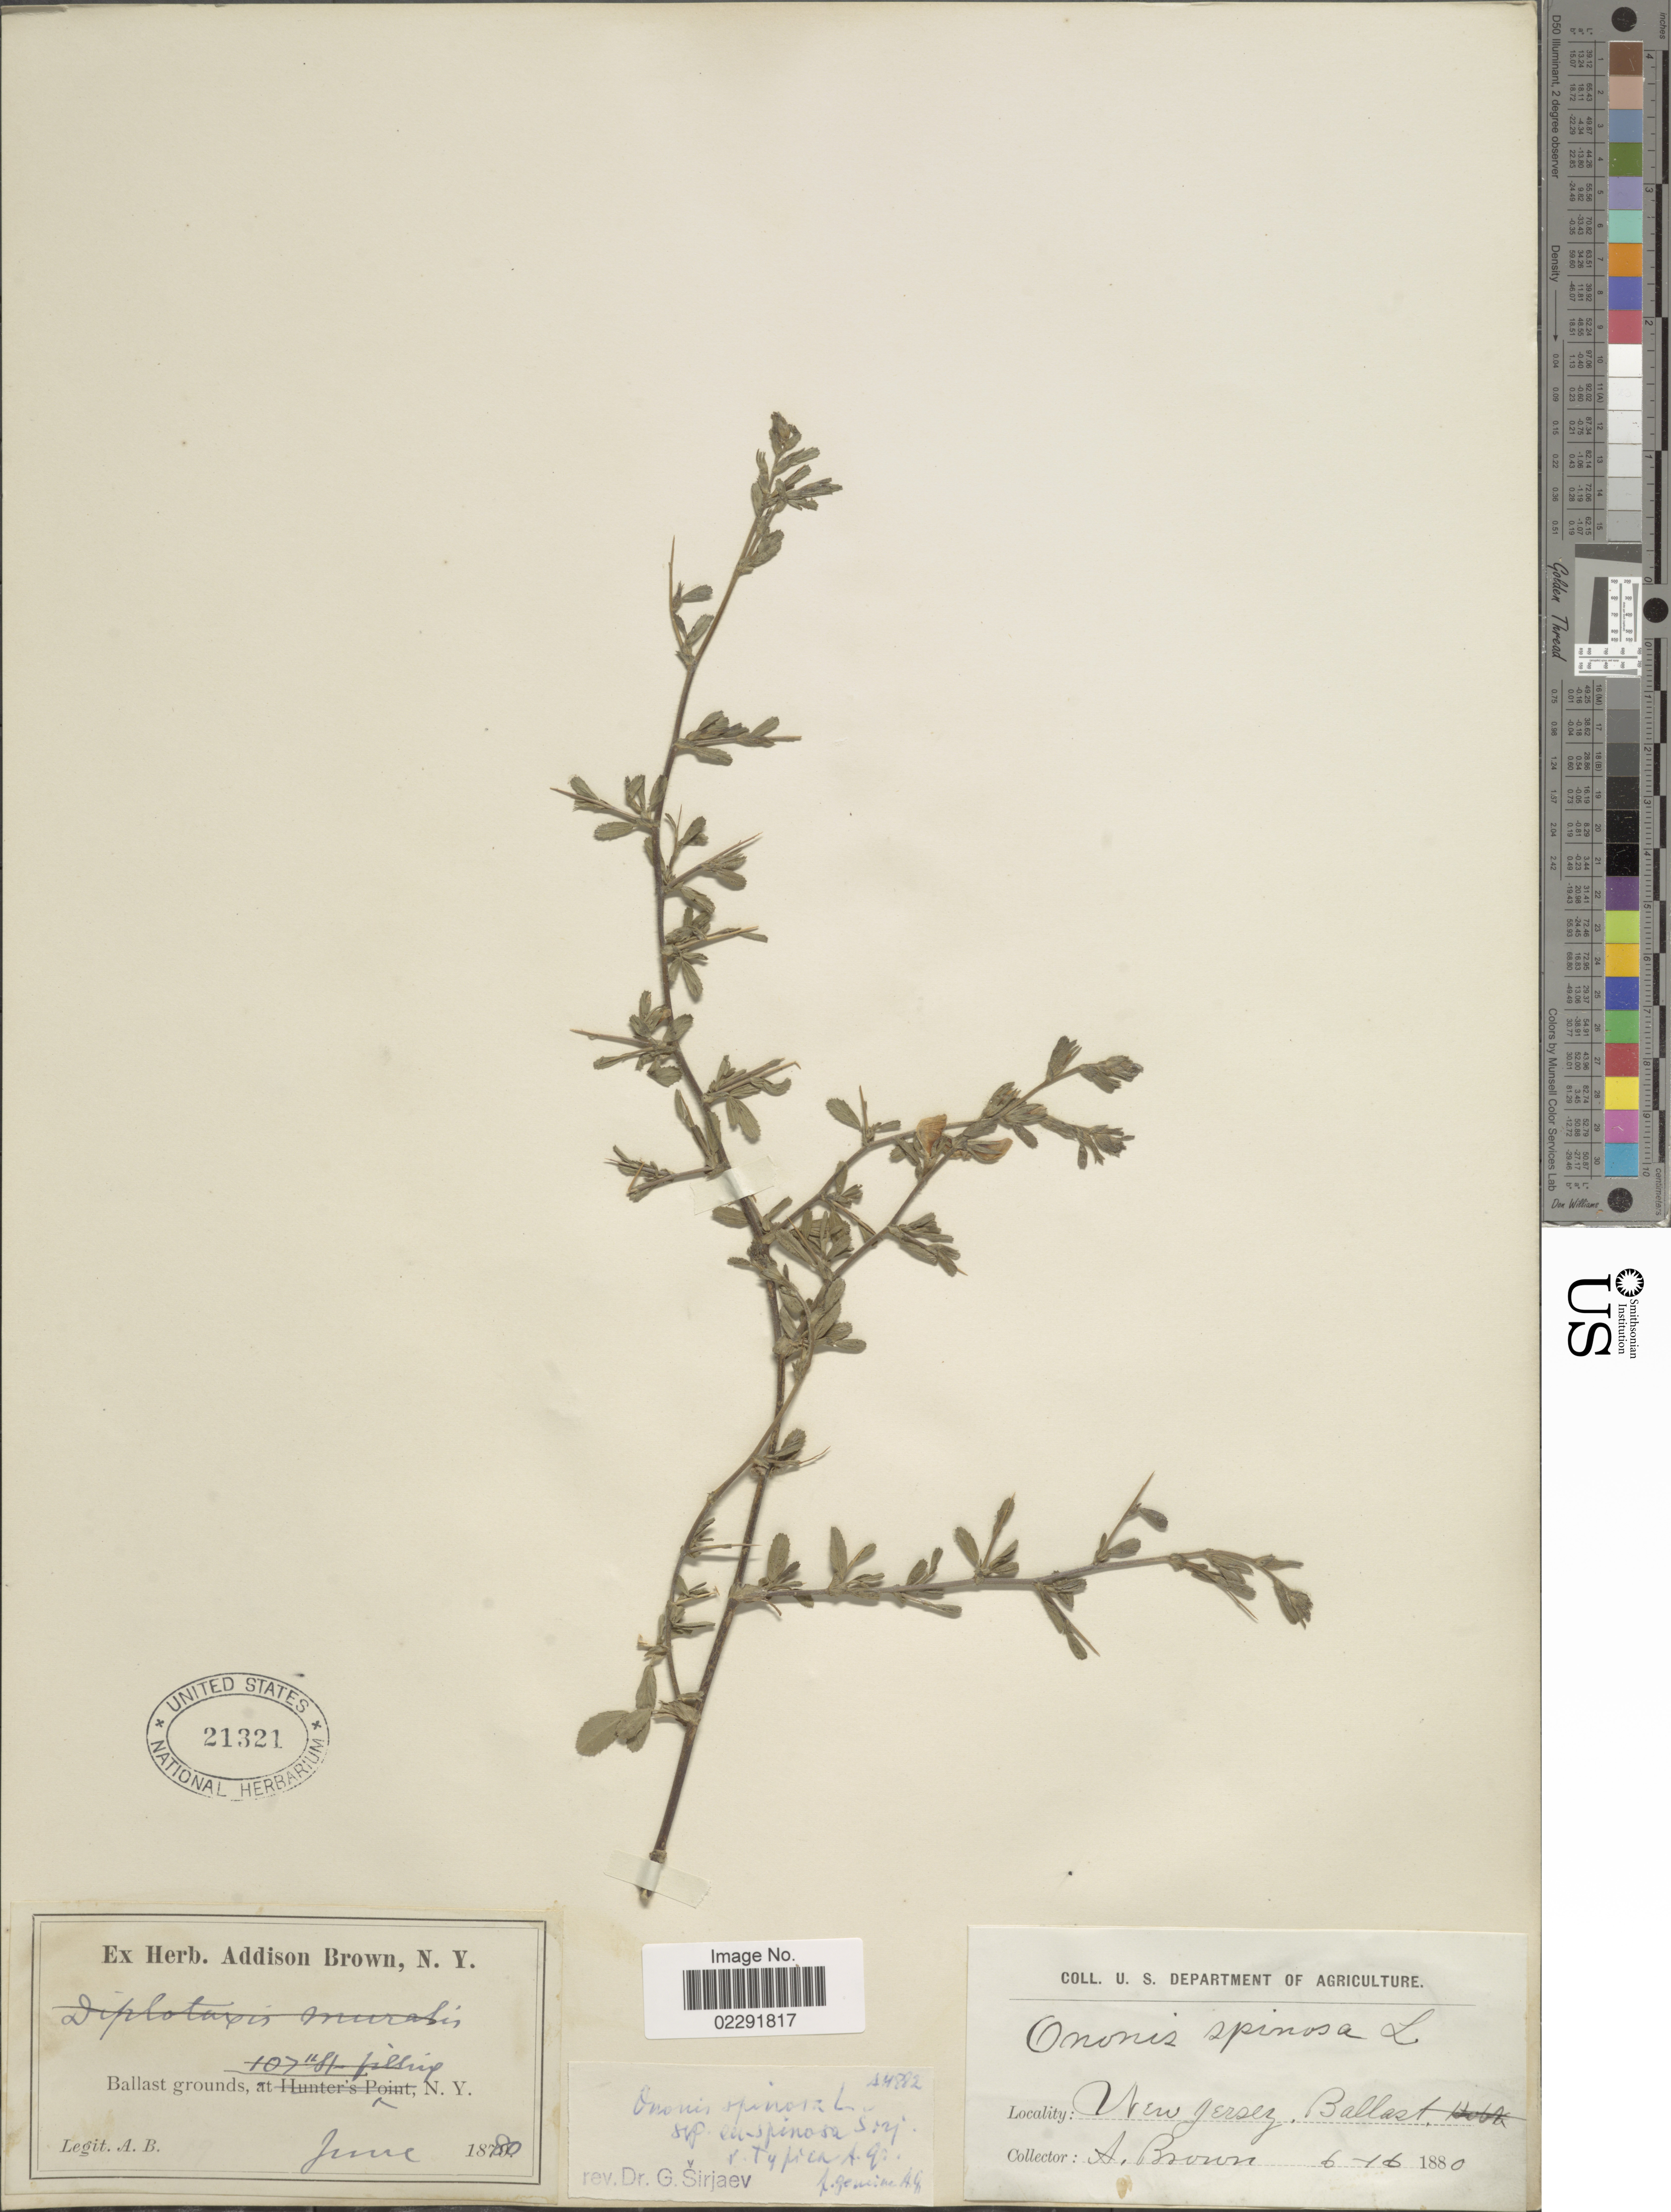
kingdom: Plantae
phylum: Tracheophyta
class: Magnoliopsida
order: Fabales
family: Fabaceae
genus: Ononis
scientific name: Ononis spinosa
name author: L.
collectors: A. Brown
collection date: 1880-06-16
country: United States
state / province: New Jersey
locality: Ballast grounds.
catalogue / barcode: US 21321